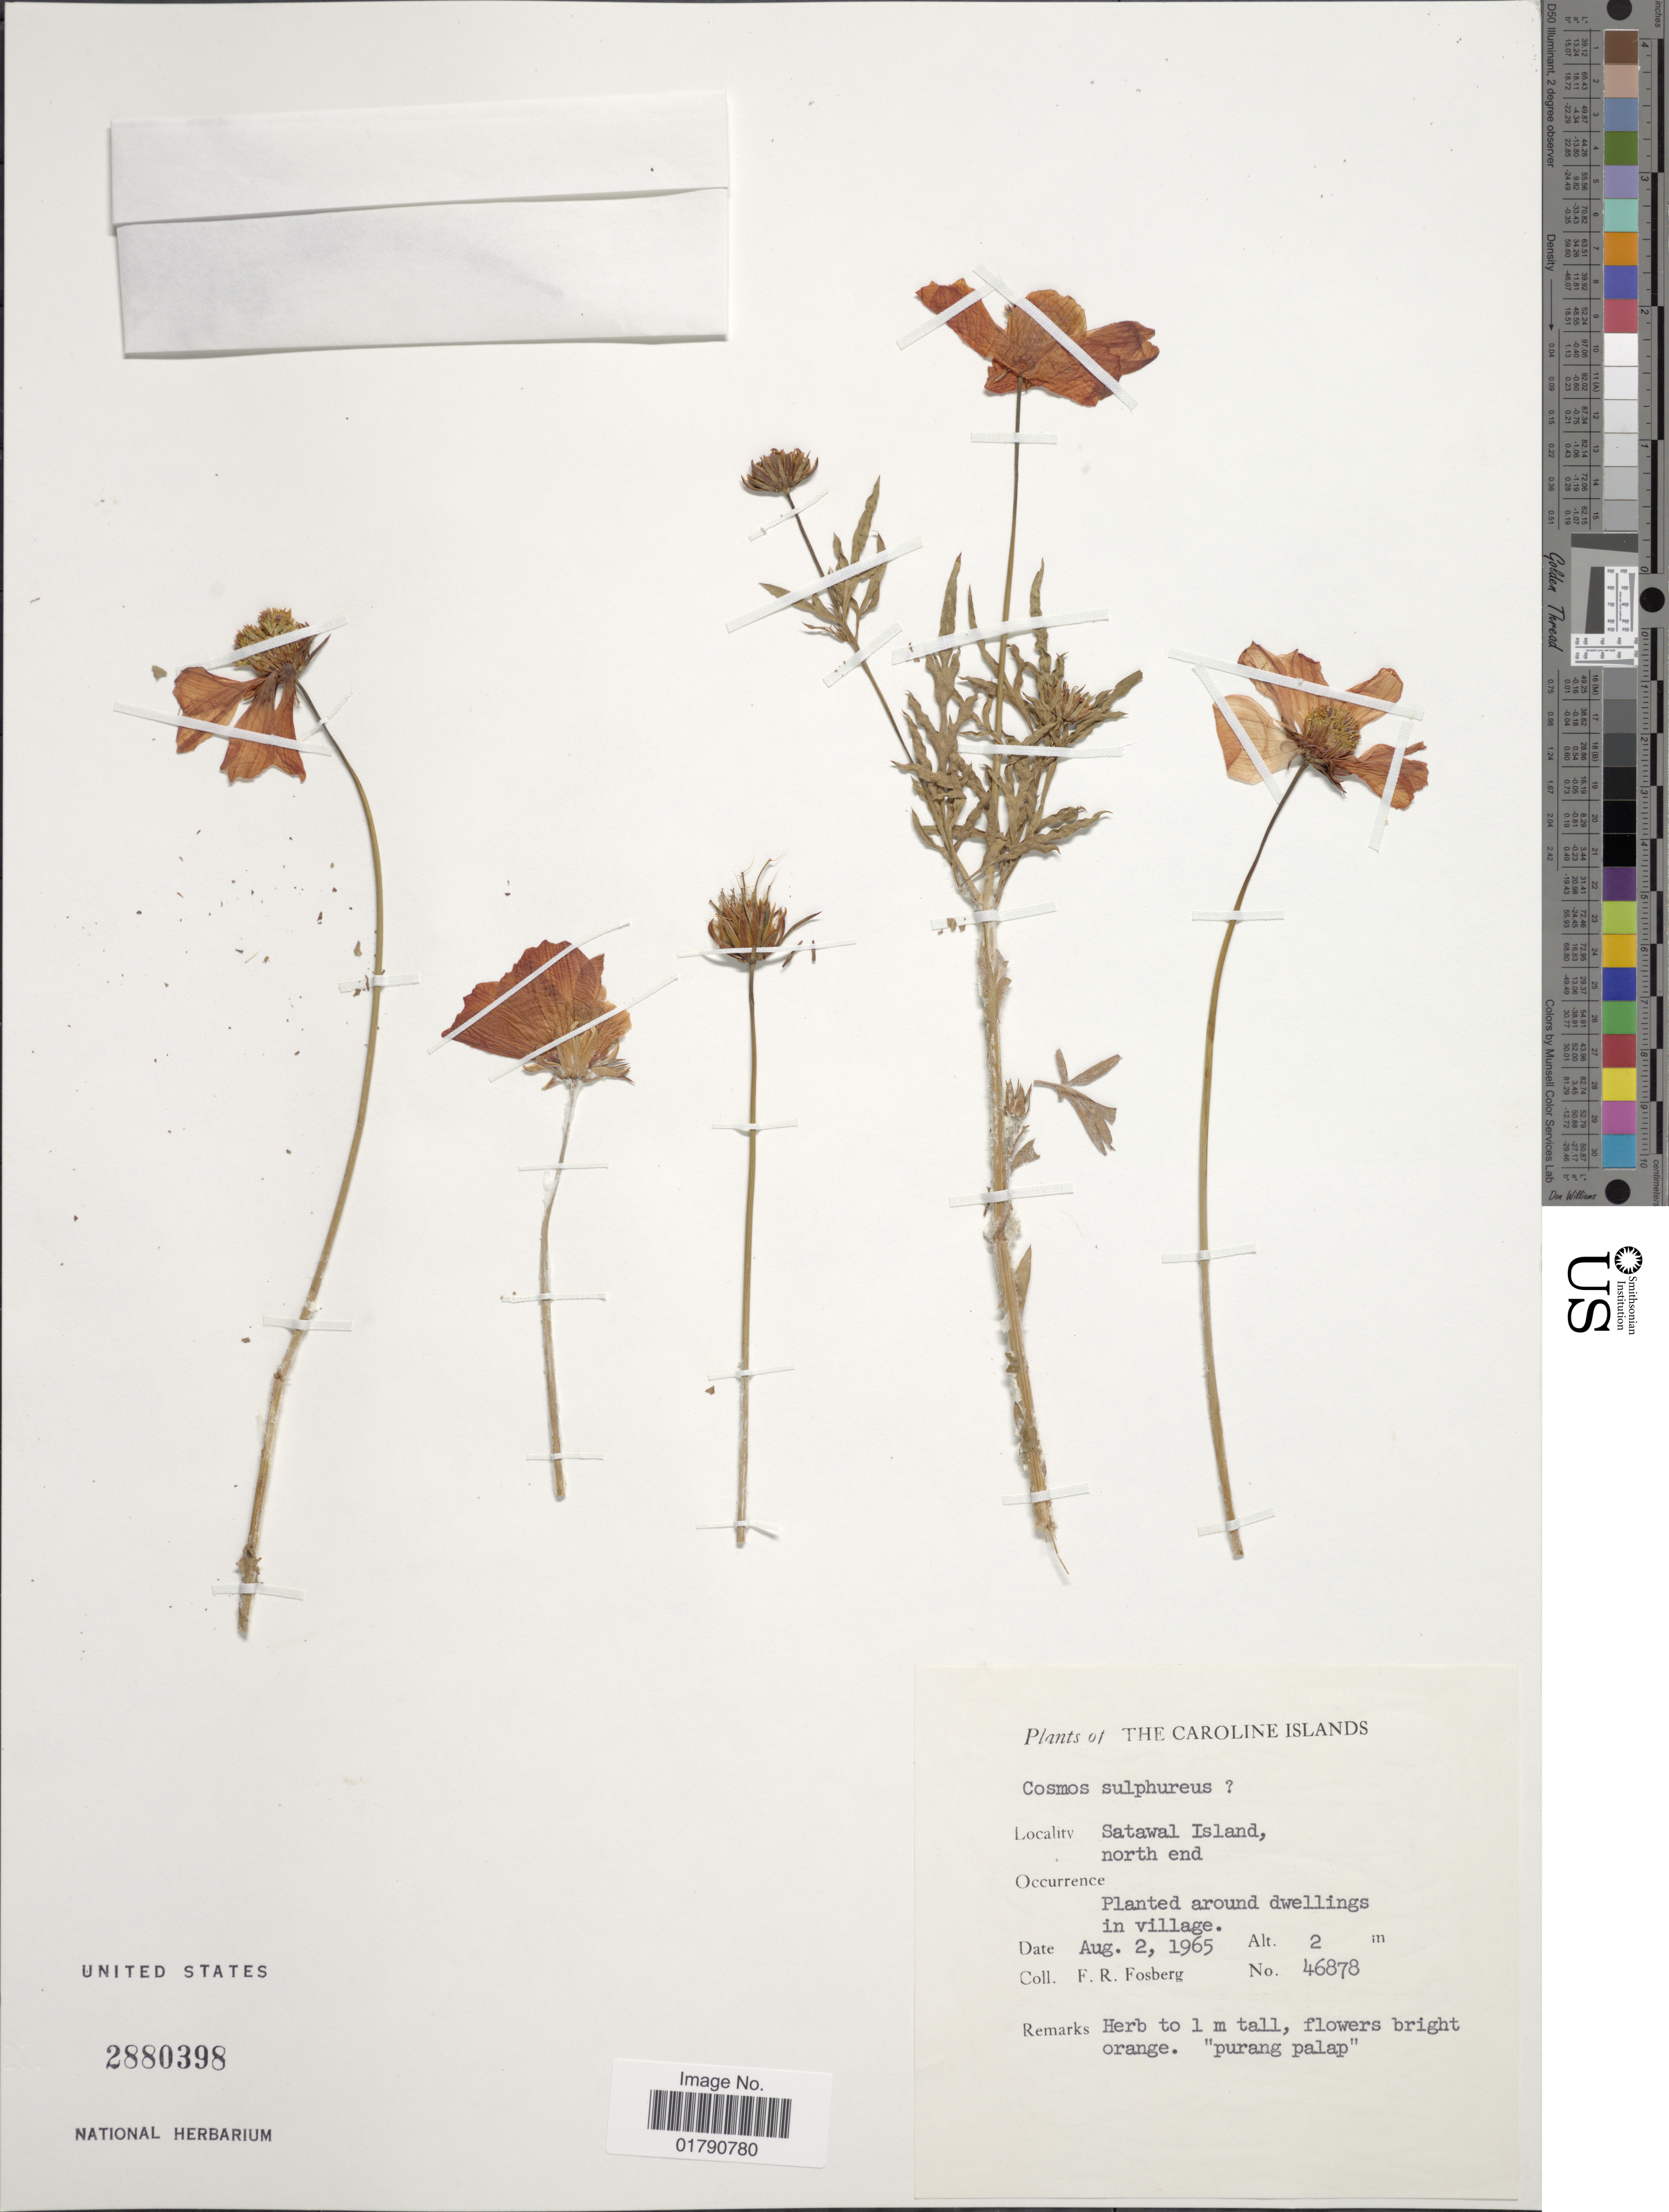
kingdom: Plantae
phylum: Tracheophyta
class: Magnoliopsida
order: Asterales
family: Asteraceae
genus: Cosmos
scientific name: Cosmos sulphureus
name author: Cav.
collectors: F. R. Fosberg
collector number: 46878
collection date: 1965-08-02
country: Micronesia, Federated States of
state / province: Yap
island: Satawal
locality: Caroline Islands, Satawal Island, north end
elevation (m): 2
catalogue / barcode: US 2880398